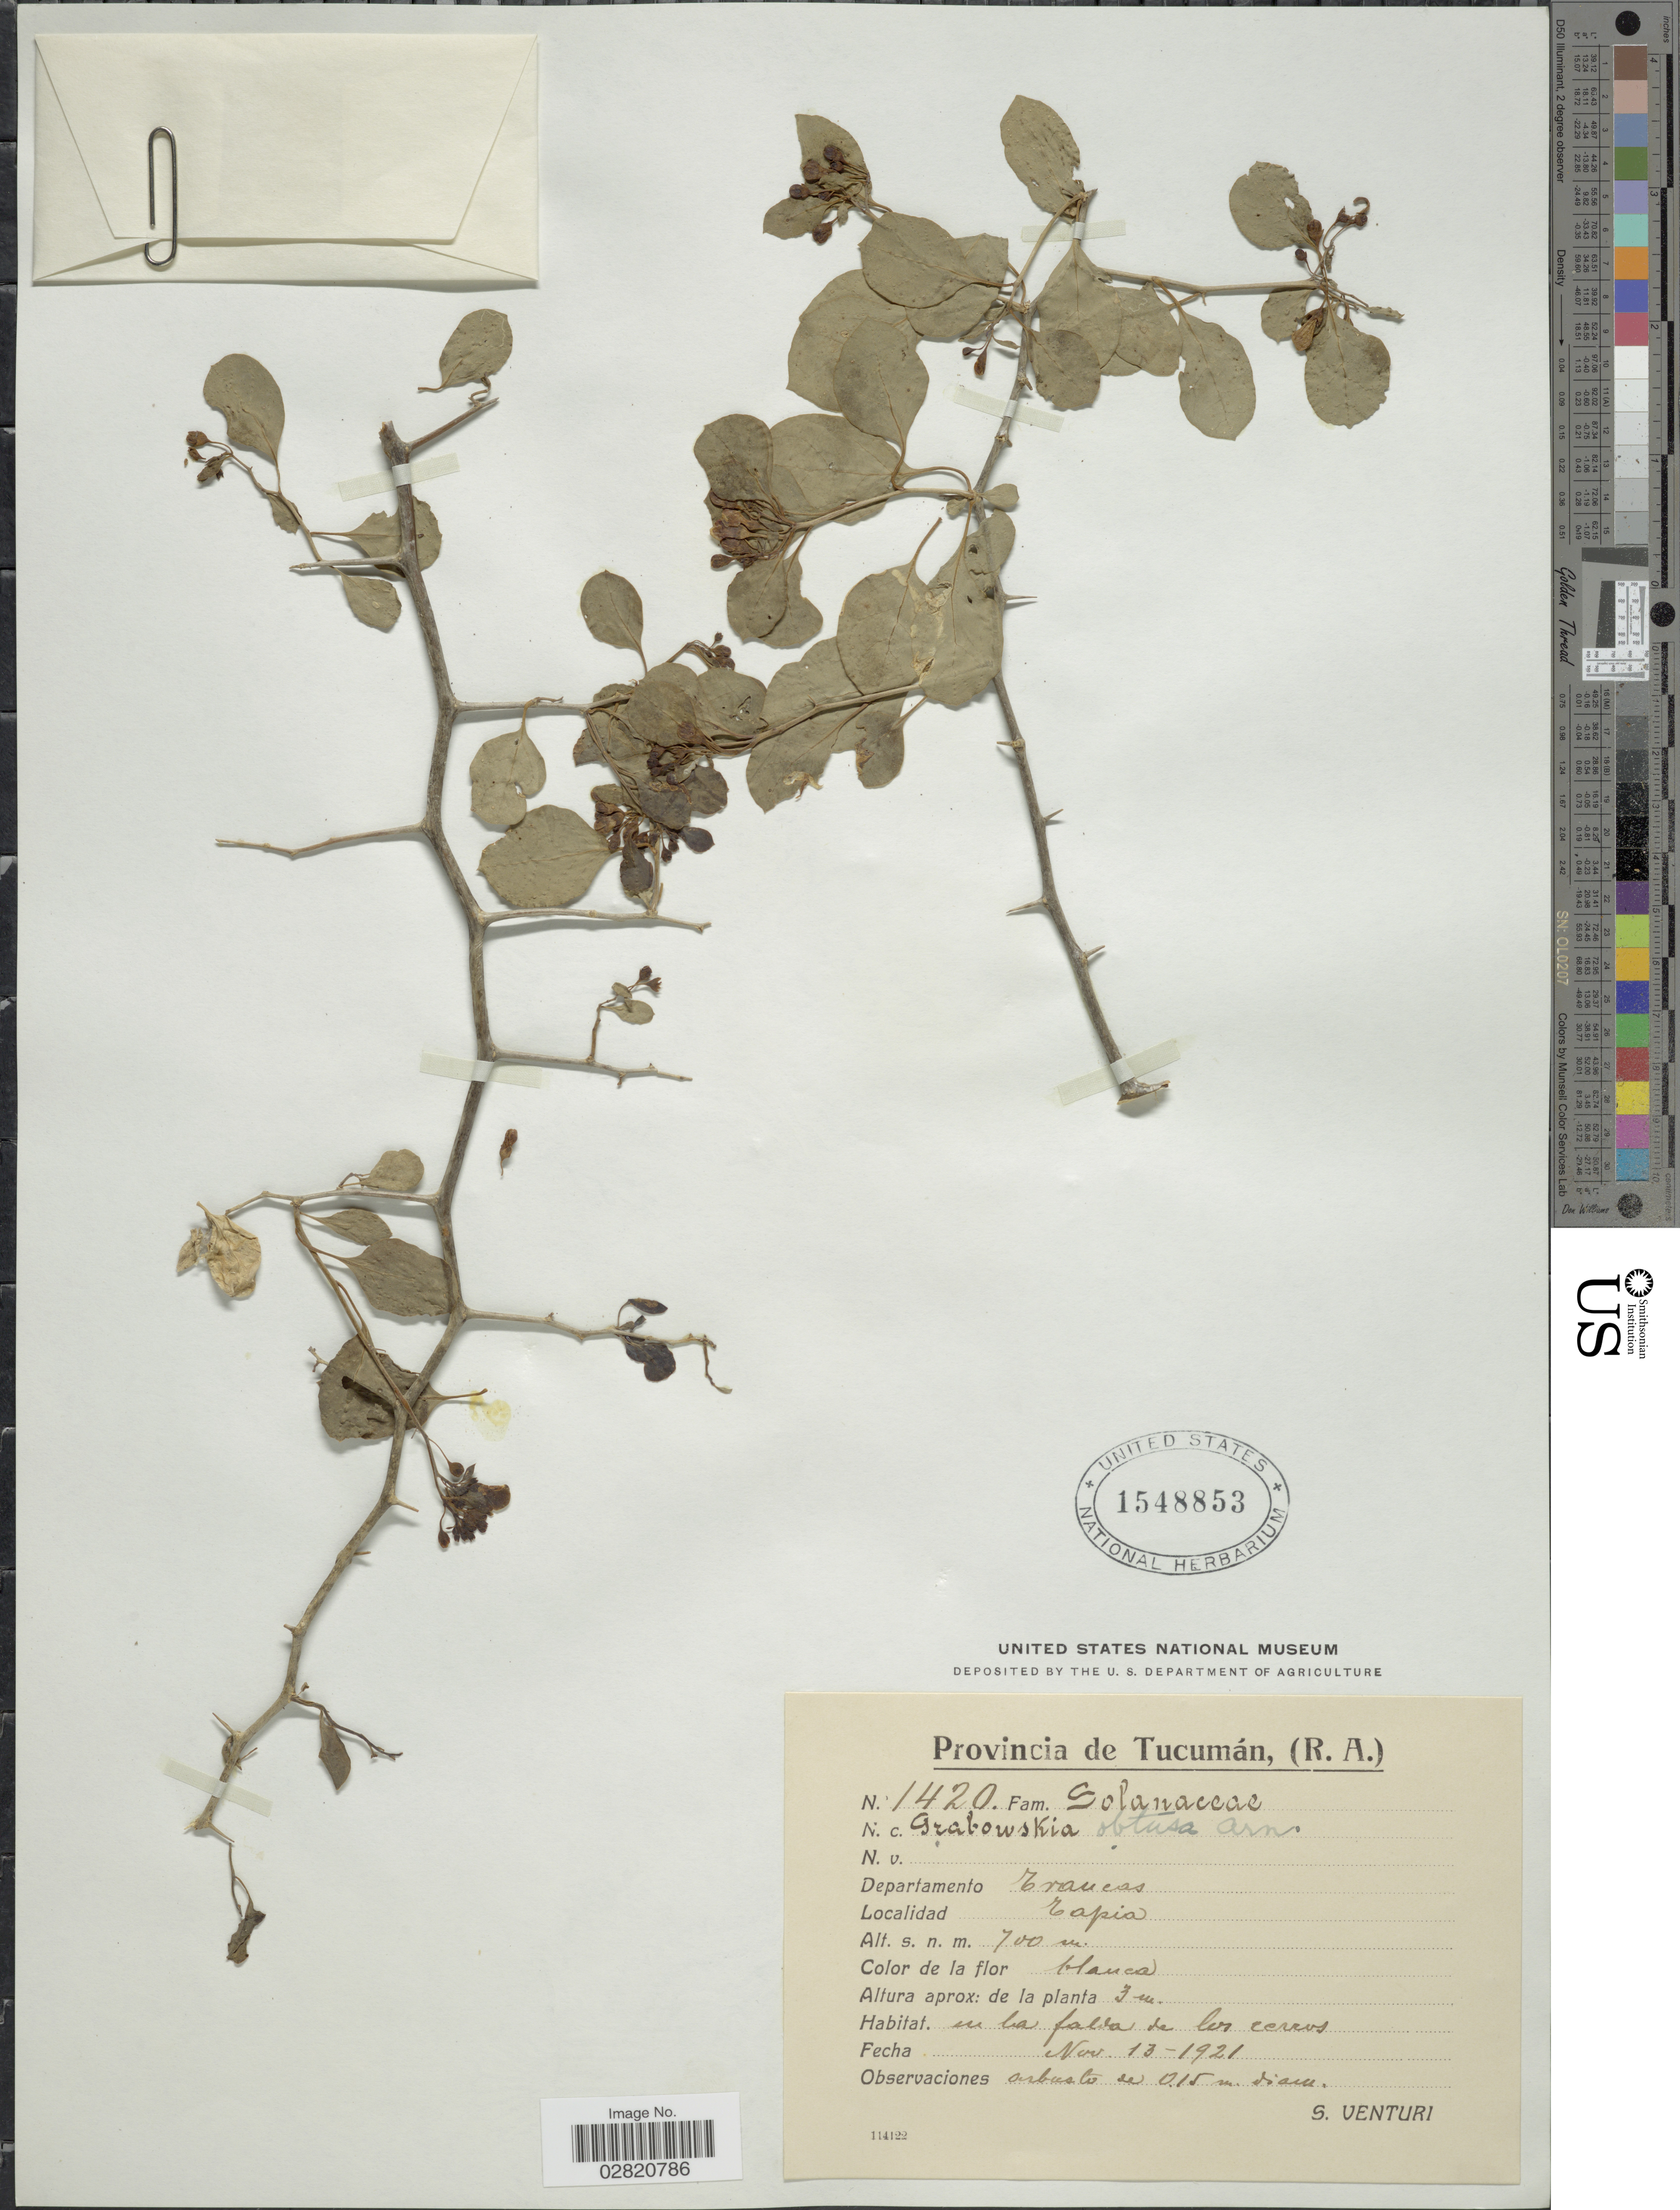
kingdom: Plantae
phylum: Tracheophyta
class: Magnoliopsida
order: Solanales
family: Solanaceae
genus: Grabowskia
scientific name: Grabowskia obtusa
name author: Arn.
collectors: S. Venturi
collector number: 1420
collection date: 1921-11-13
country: Argentina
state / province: Tucuman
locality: Departamento Trancas. Tapia.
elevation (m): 700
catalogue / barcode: US 1548853